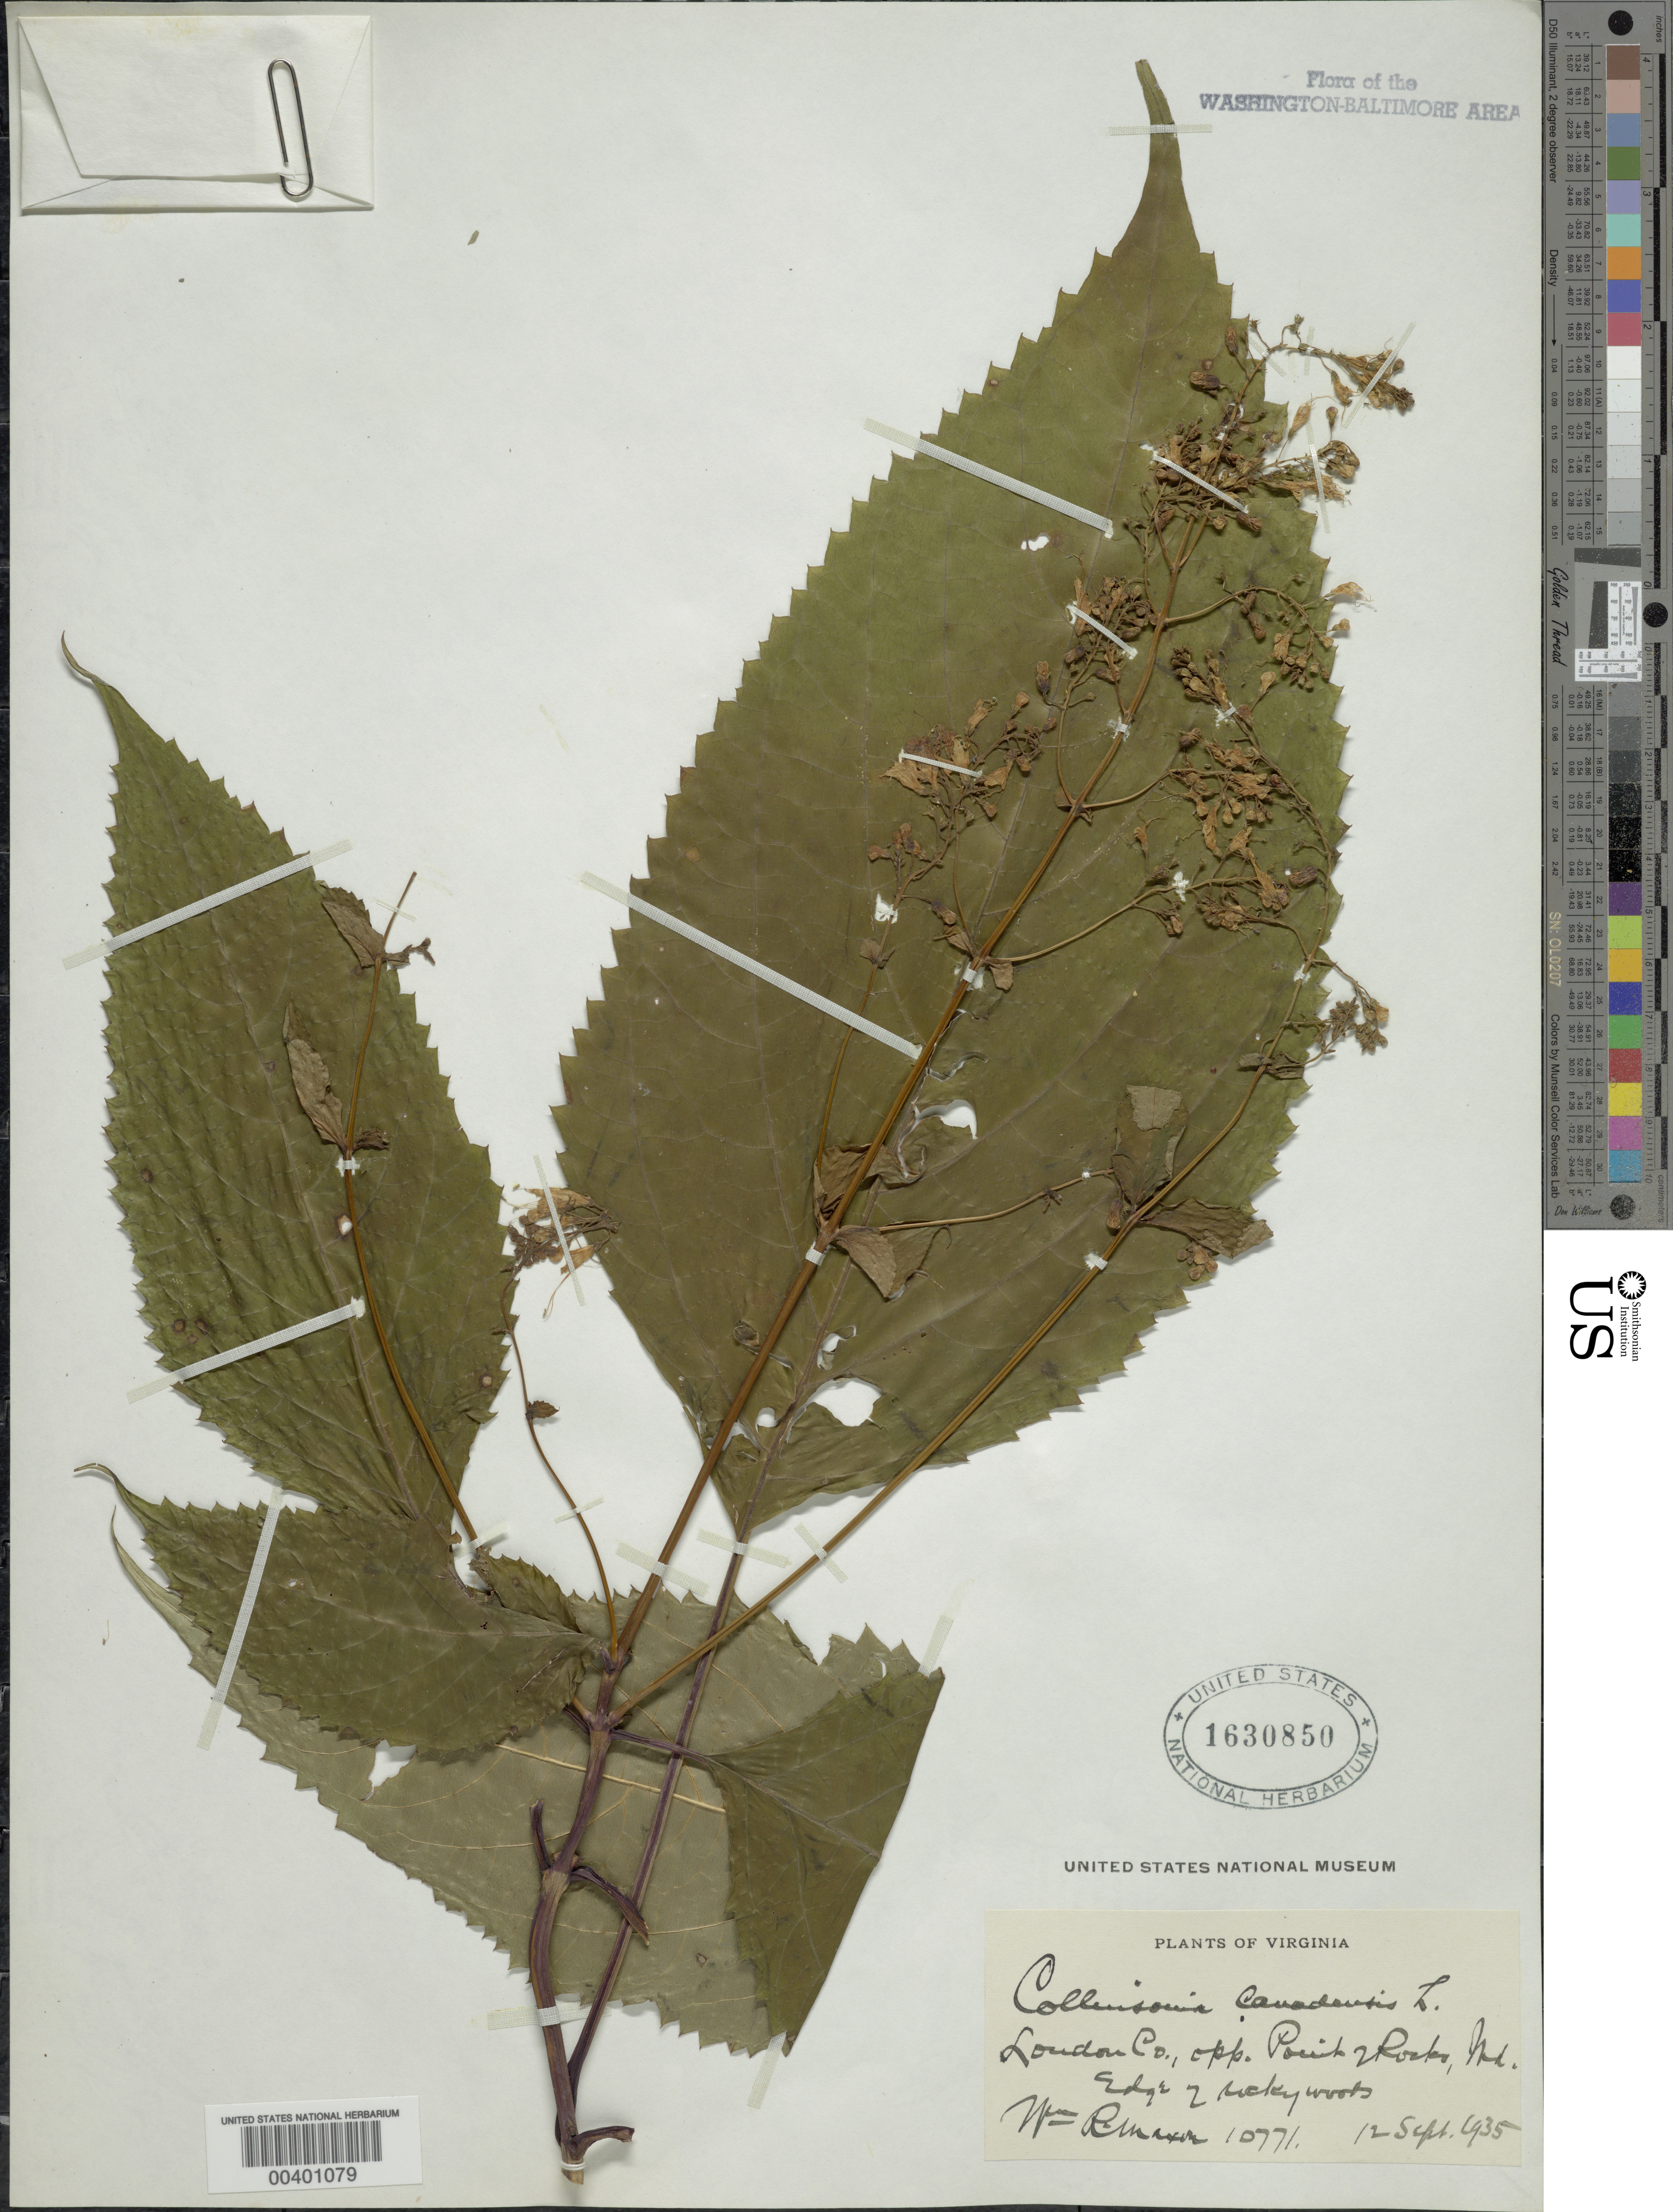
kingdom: Plantae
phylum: Tracheophyta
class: Magnoliopsida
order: Lamiales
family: Lamiaceae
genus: Collinsonia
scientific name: Collinsonia canadensis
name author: L.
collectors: W. R. Maxon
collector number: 10771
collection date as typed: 12 Sep 1935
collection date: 1935-09-12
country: United States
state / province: Virginia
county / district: Loudoun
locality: opposite Point of Rocks C. and O. Canal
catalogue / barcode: US 1630850